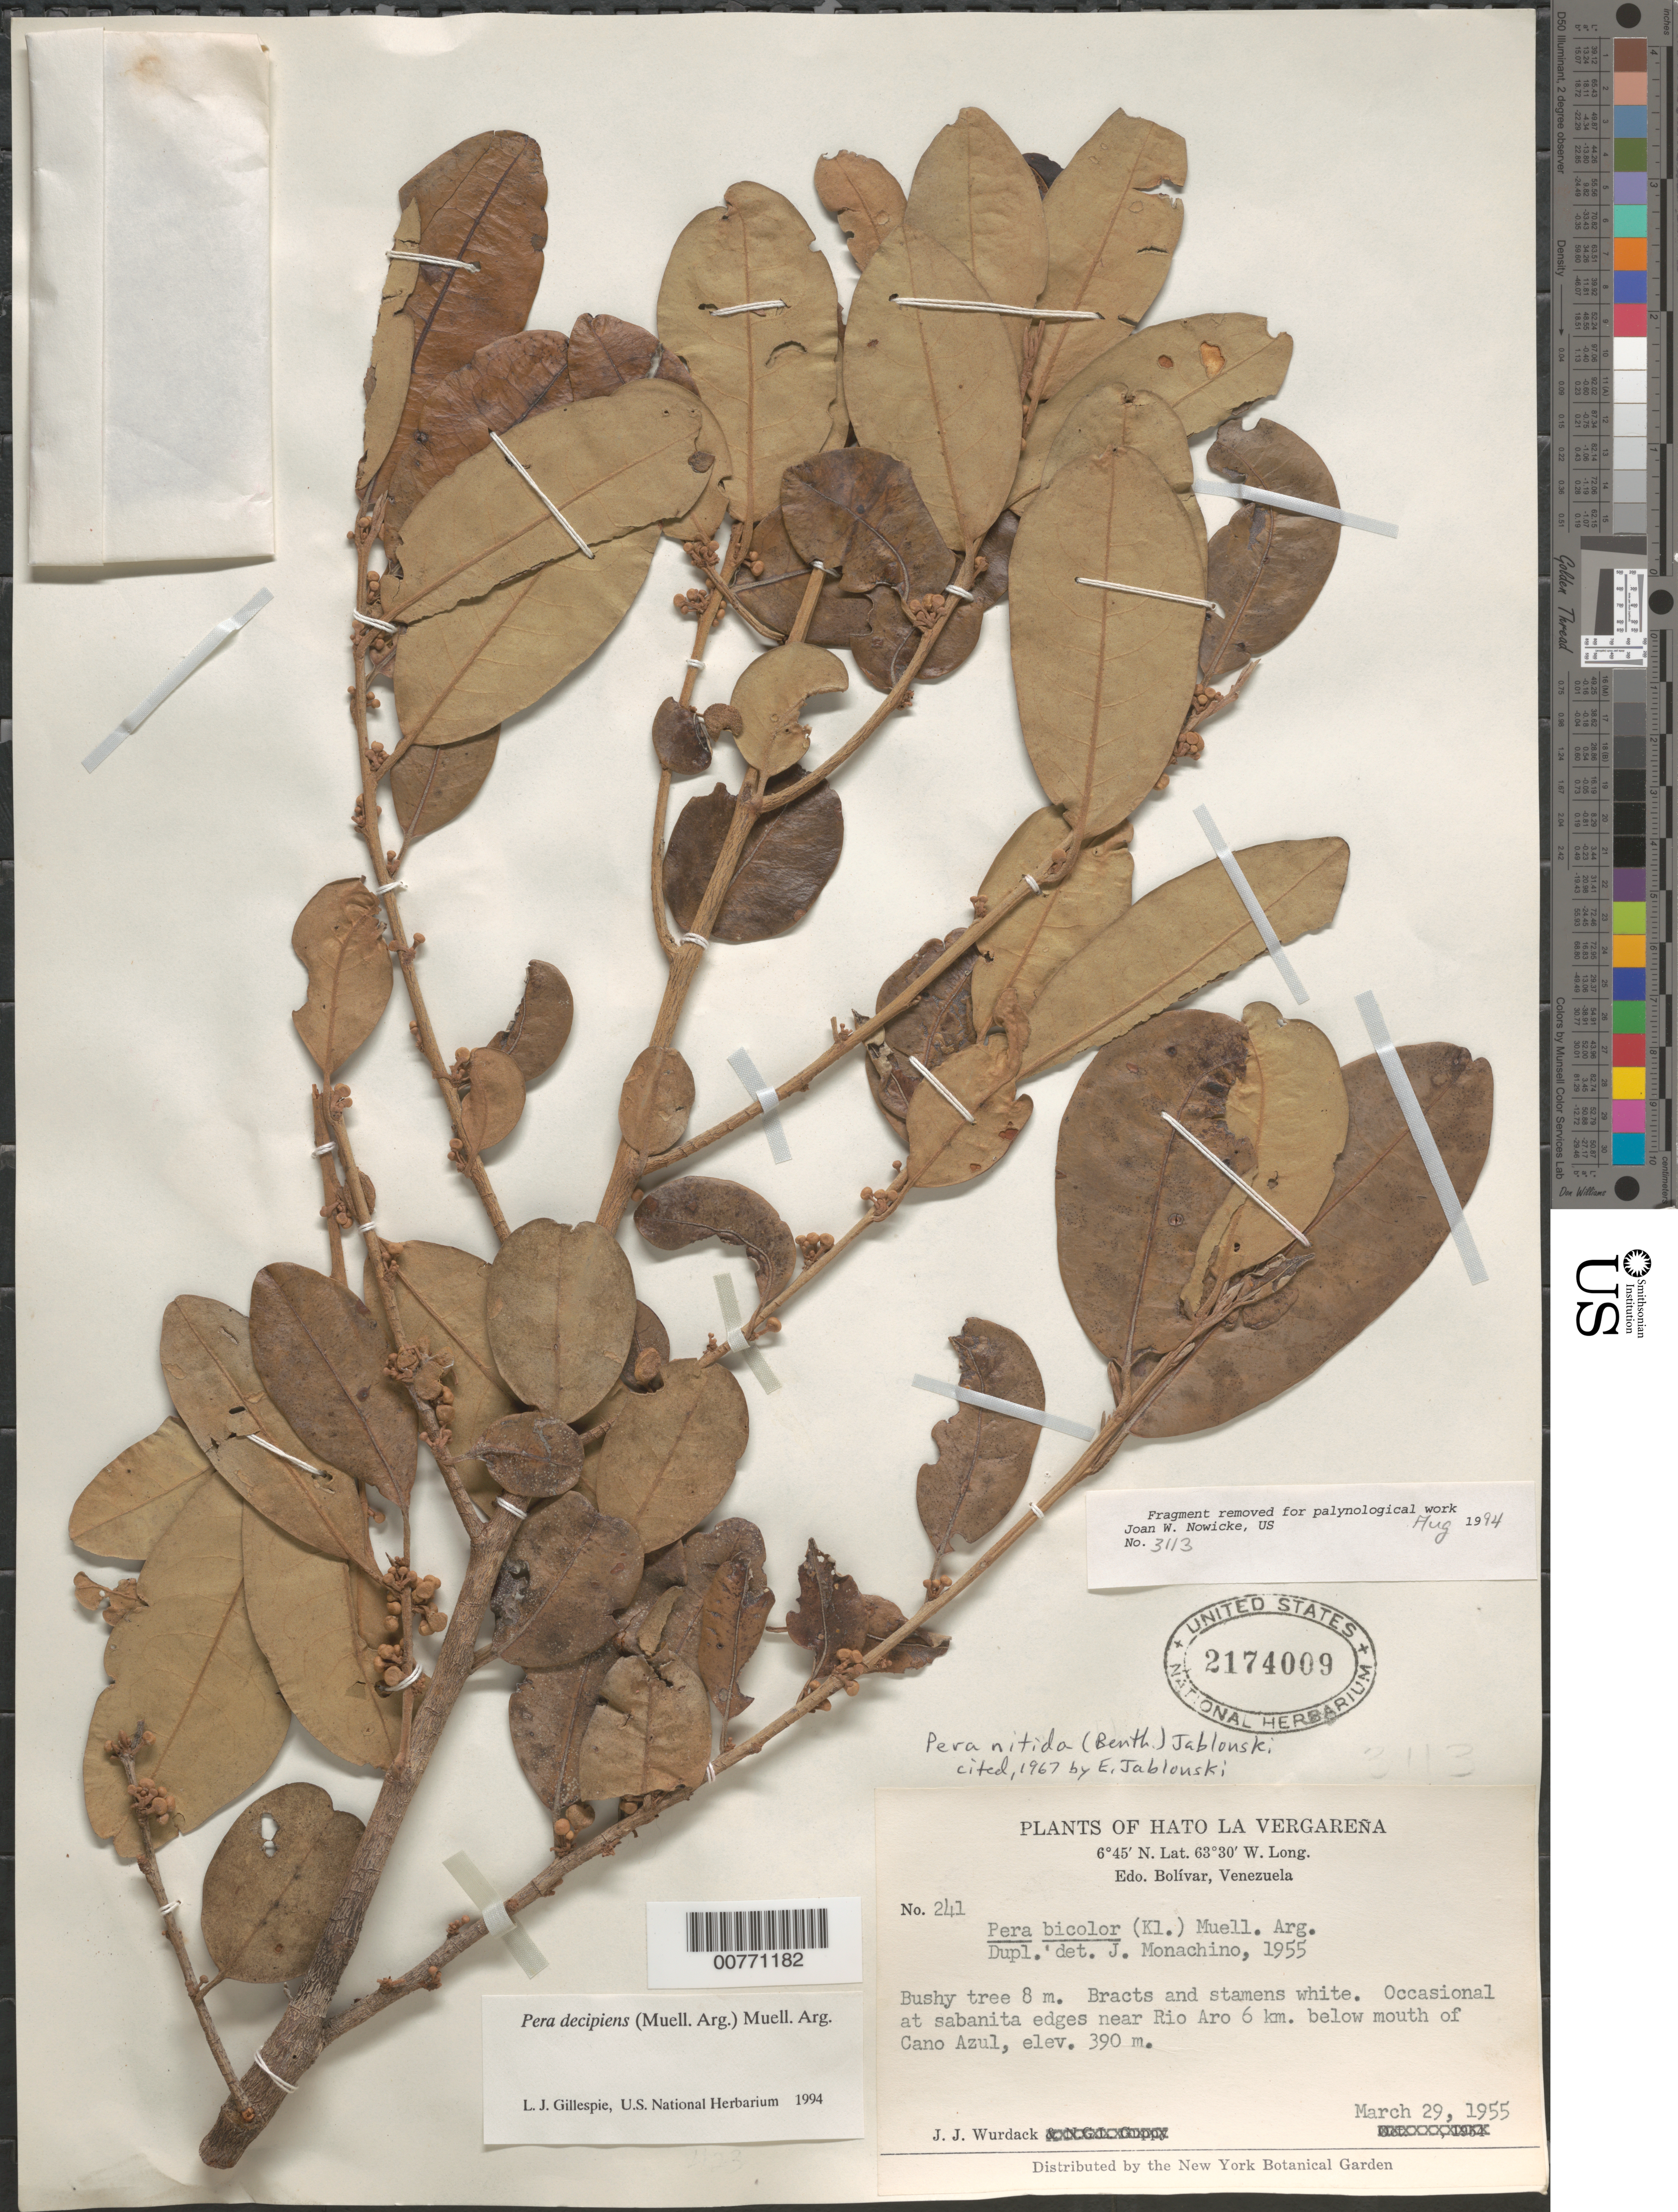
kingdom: Plantae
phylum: Tracheophyta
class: Magnoliopsida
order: Malpighiales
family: Peraceae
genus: Pera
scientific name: Pera decipiens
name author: (Müll. Arg.) Müll. Arg.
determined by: Gillespie, L. J.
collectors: J. J. Wurdack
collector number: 241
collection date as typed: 29-Mar-55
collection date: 1955-03-29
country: Venezuela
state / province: Bolívar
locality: Hato La Vergareña, Río Aro, 6 km below mouth of Caño Azul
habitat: Sabanita edges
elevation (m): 390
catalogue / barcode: US 2174009